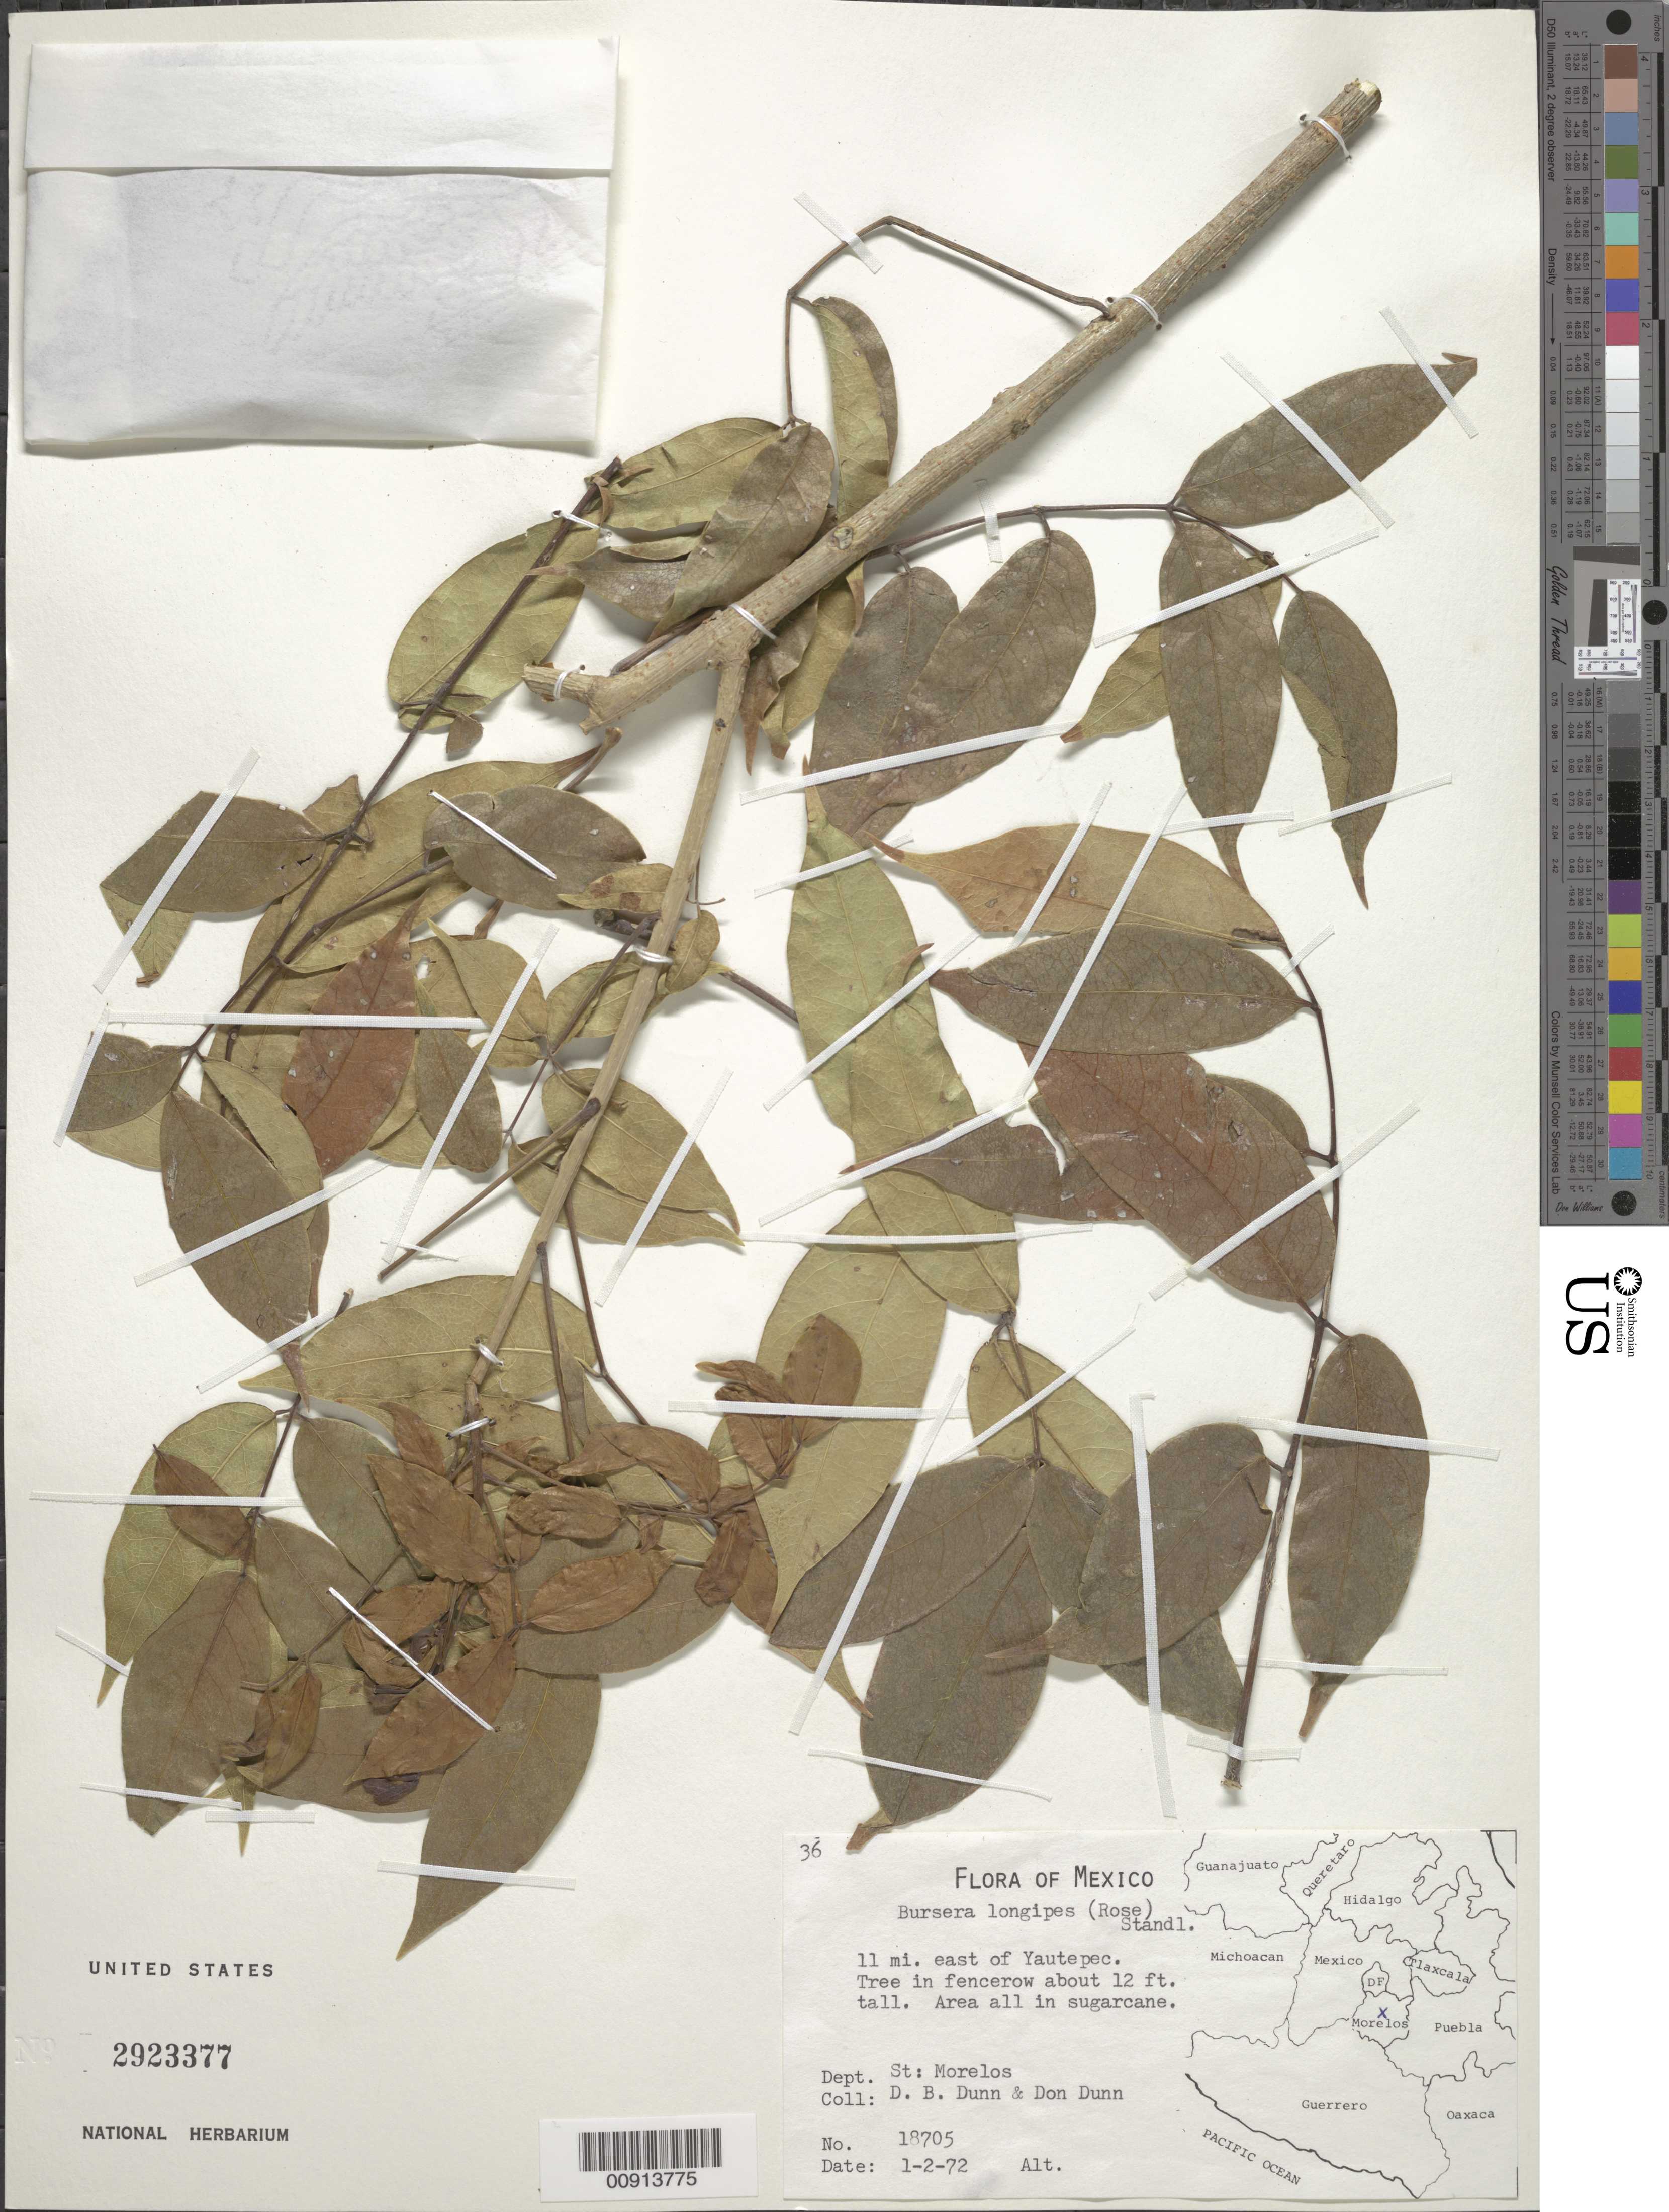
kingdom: Plantae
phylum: Tracheophyta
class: Magnoliopsida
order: Sapindales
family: Burseraceae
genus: Bursera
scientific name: Bursera longipes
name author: (Rose) Standl.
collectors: D. B. Dunn & D. Dunn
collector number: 18705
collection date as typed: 02 Jan 1972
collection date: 1972-01-02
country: Mexico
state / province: Morelos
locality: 11 mi. east of Yautepec, State of Morelos.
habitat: Tree in fencerow. Area all in sugarcane.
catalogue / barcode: US 2923377